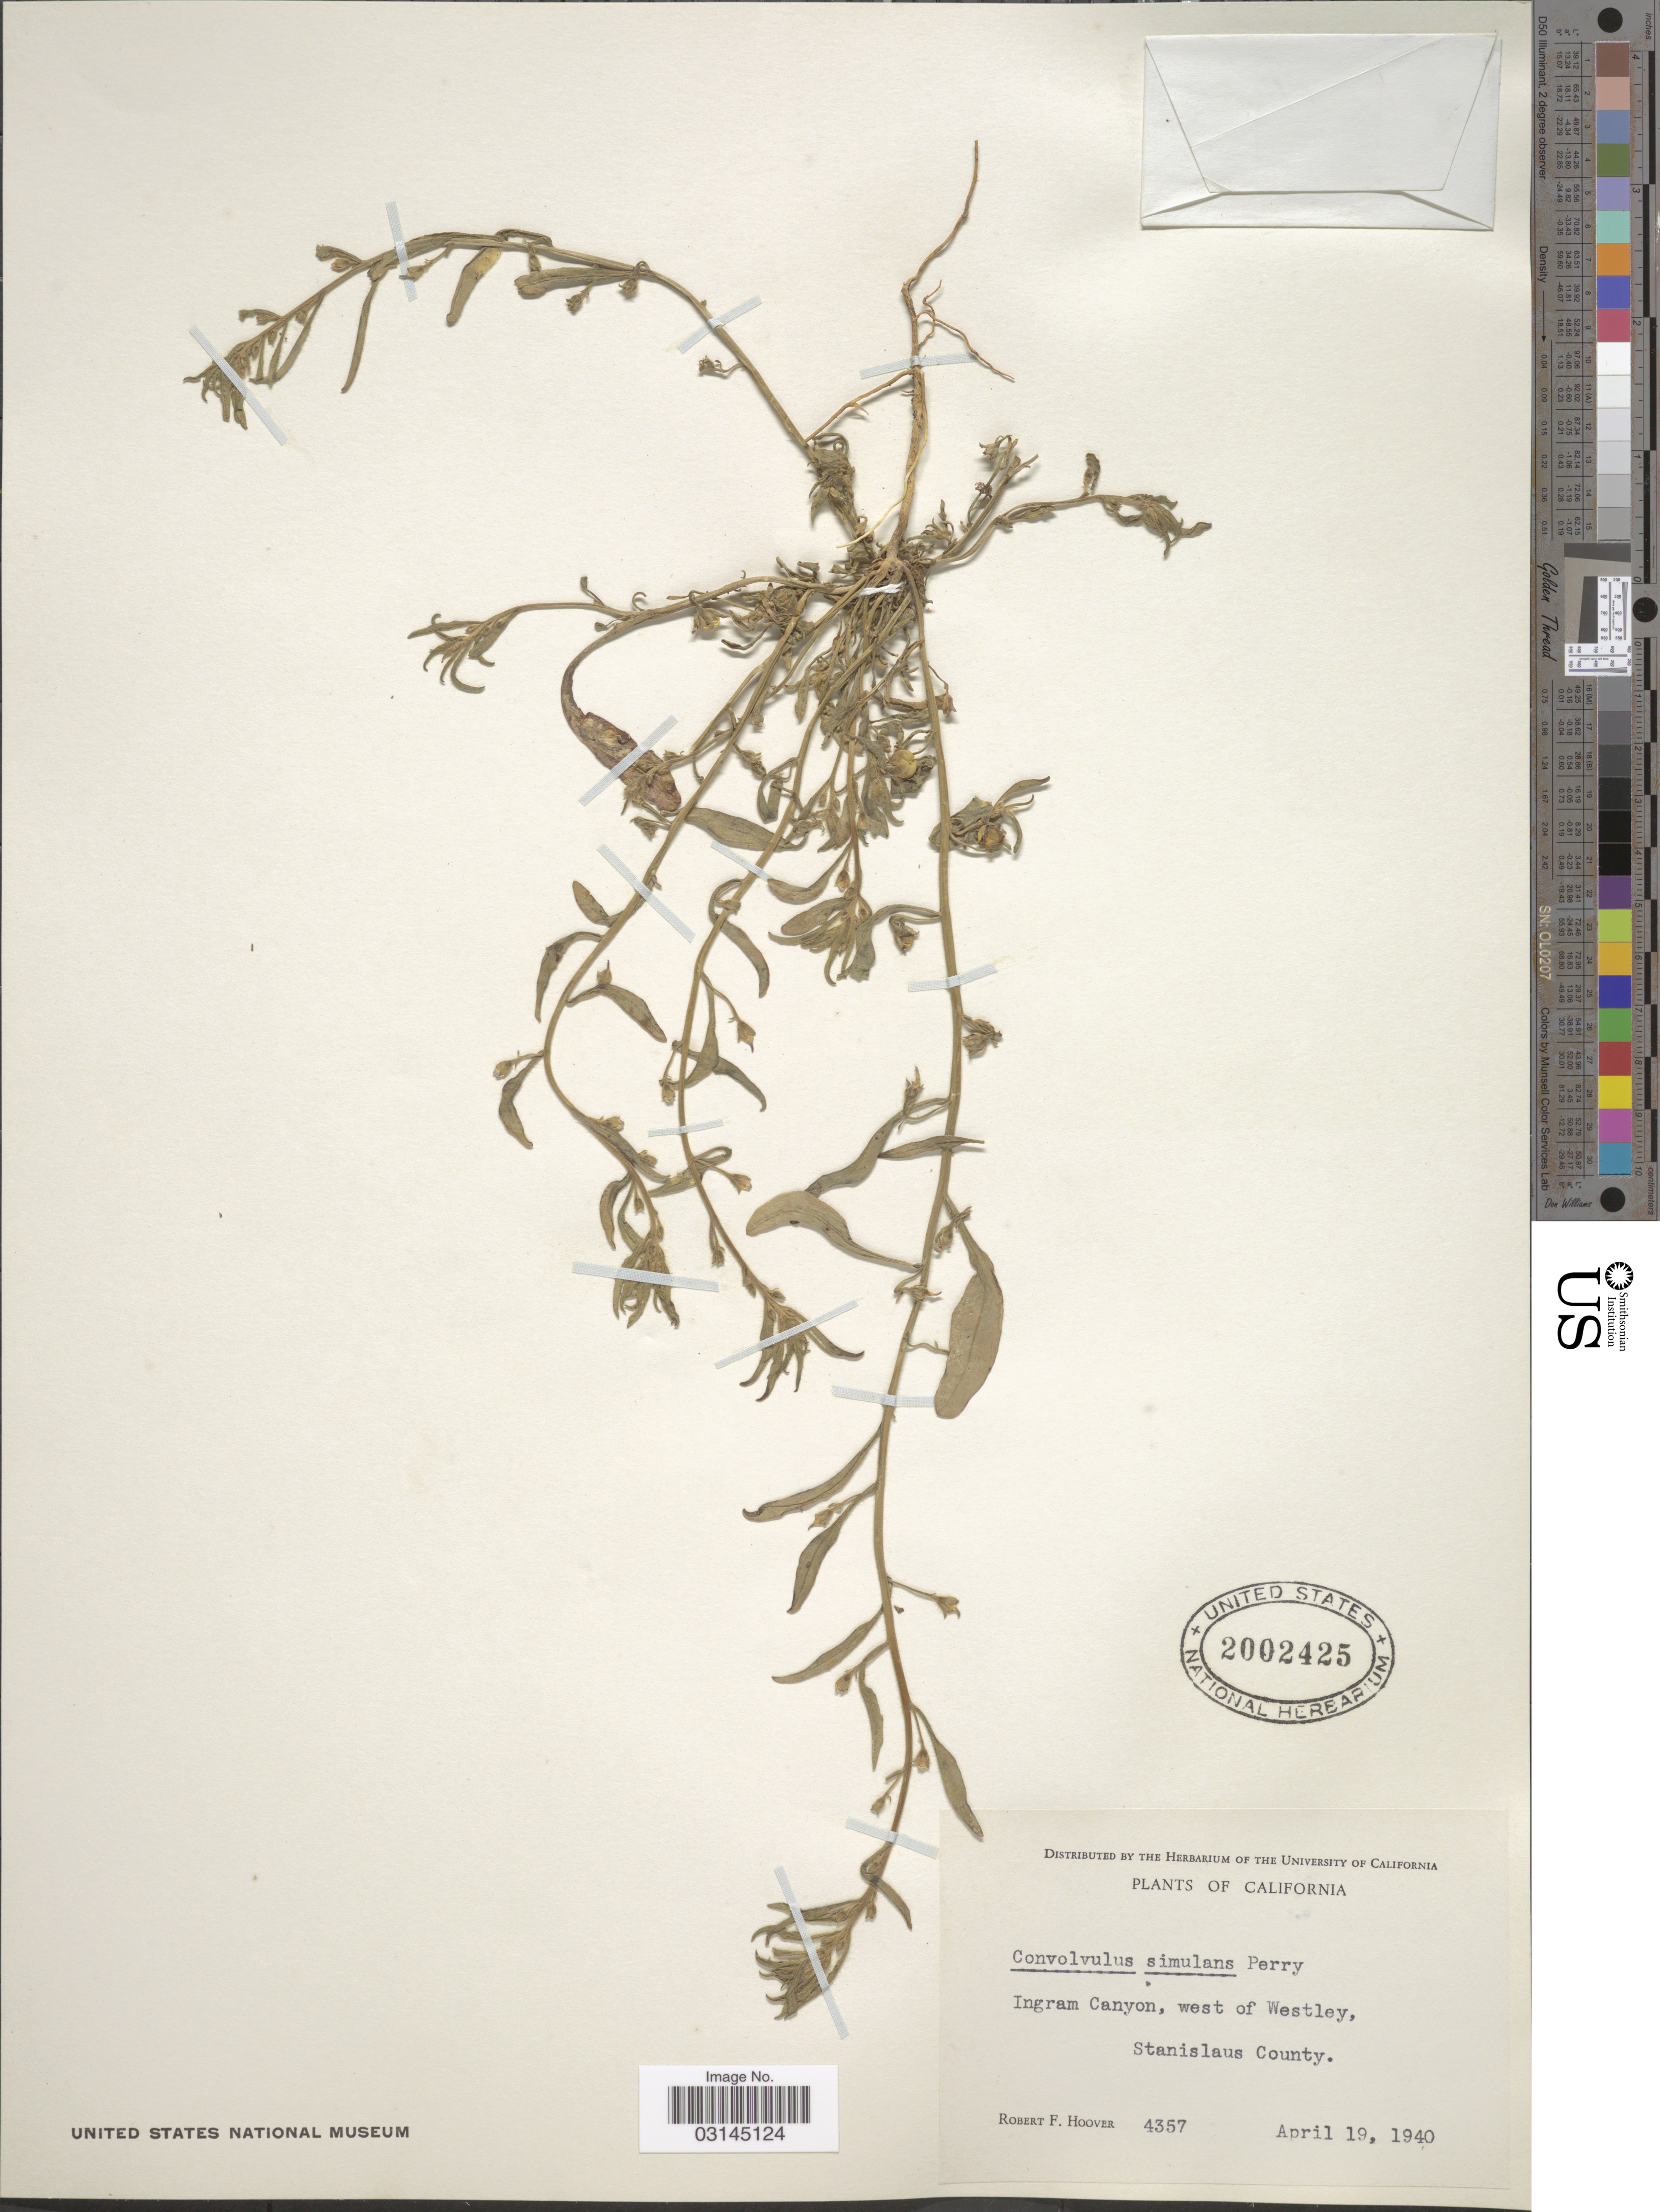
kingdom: Plantae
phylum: Tracheophyta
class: Magnoliopsida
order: Solanales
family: Convolvulaceae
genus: Convolvulus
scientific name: Convolvulus simulans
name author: L.M. Perry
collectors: R. F. Hoover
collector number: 4357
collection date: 1940-04-19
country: United States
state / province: California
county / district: Stanislaus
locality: Ingram Canyon, west of Westley, Stanislaus County.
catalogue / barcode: US 2002425